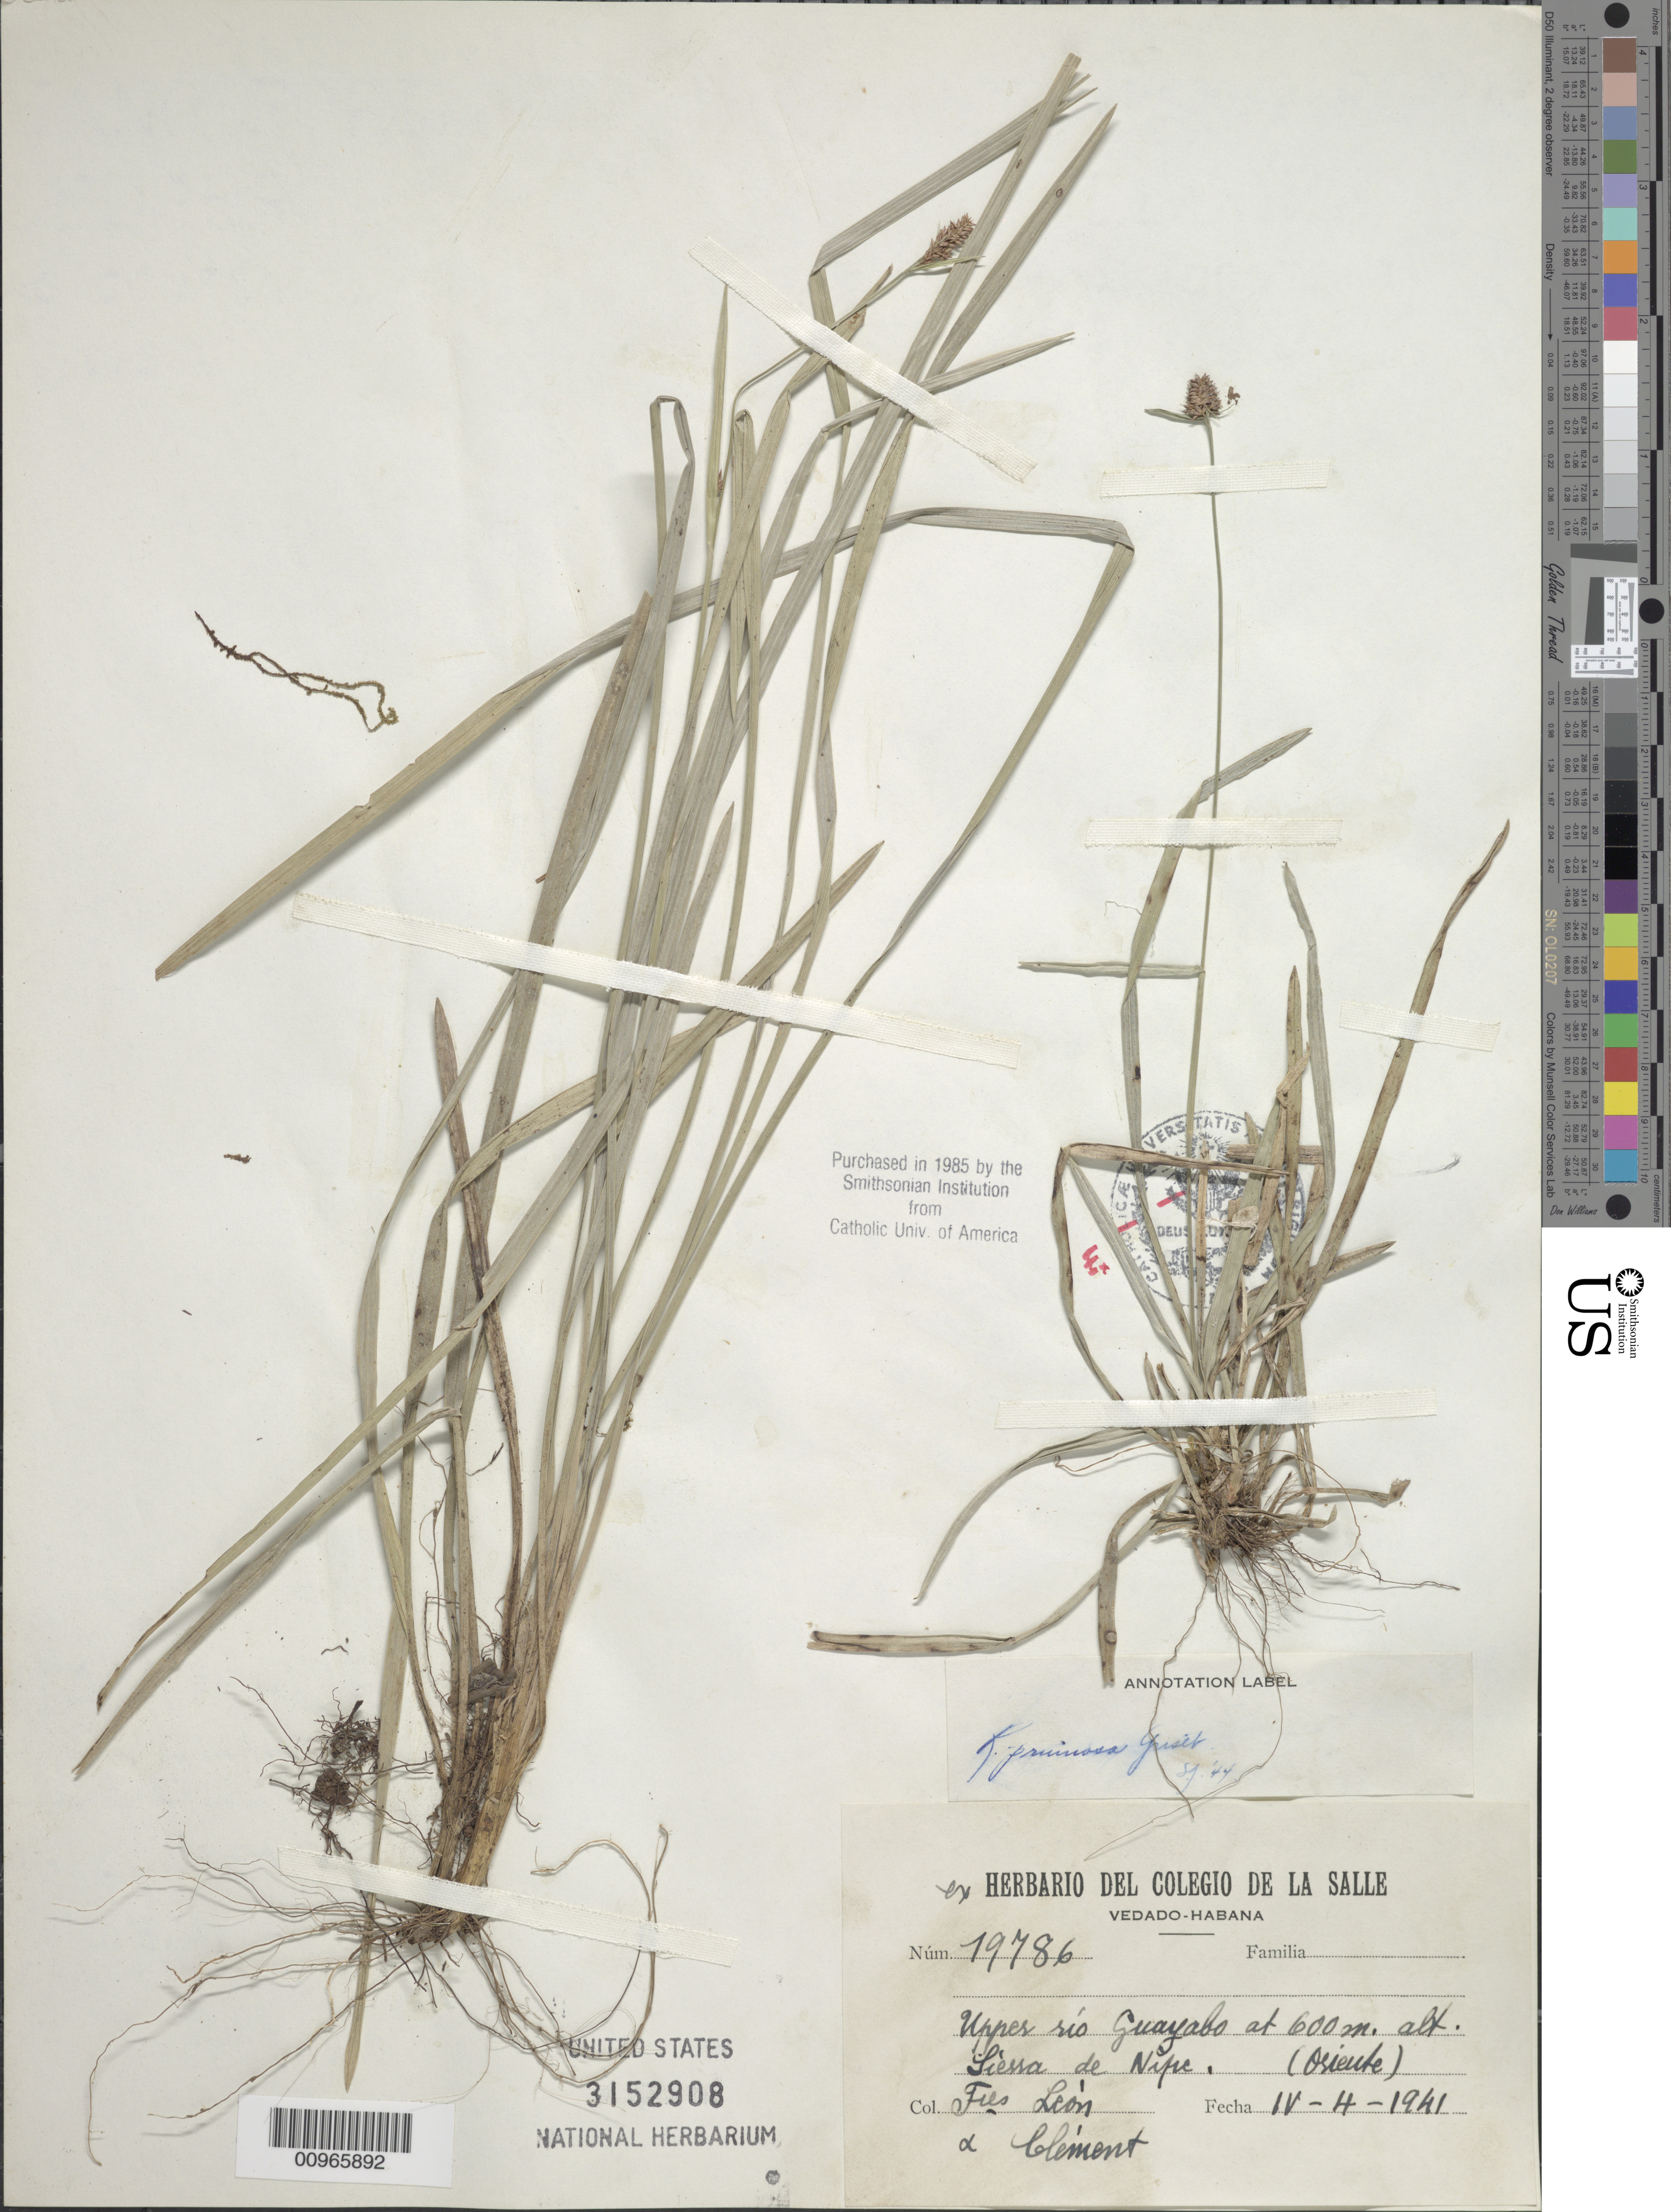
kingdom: Plantae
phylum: Tracheophyta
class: Liliopsida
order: Poales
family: Cyperaceae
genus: Rhynchospora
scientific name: Rhynchospora pruinosa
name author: Griseb.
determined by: Gale, S.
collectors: F. Leon & Bro. Clemente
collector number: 19786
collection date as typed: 04 Apr 1941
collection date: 1941-04-04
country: Cuba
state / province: Holguín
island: Cuba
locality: Upper Río Guayabo, Sierra de Nipe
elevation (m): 600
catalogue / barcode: US 3152908